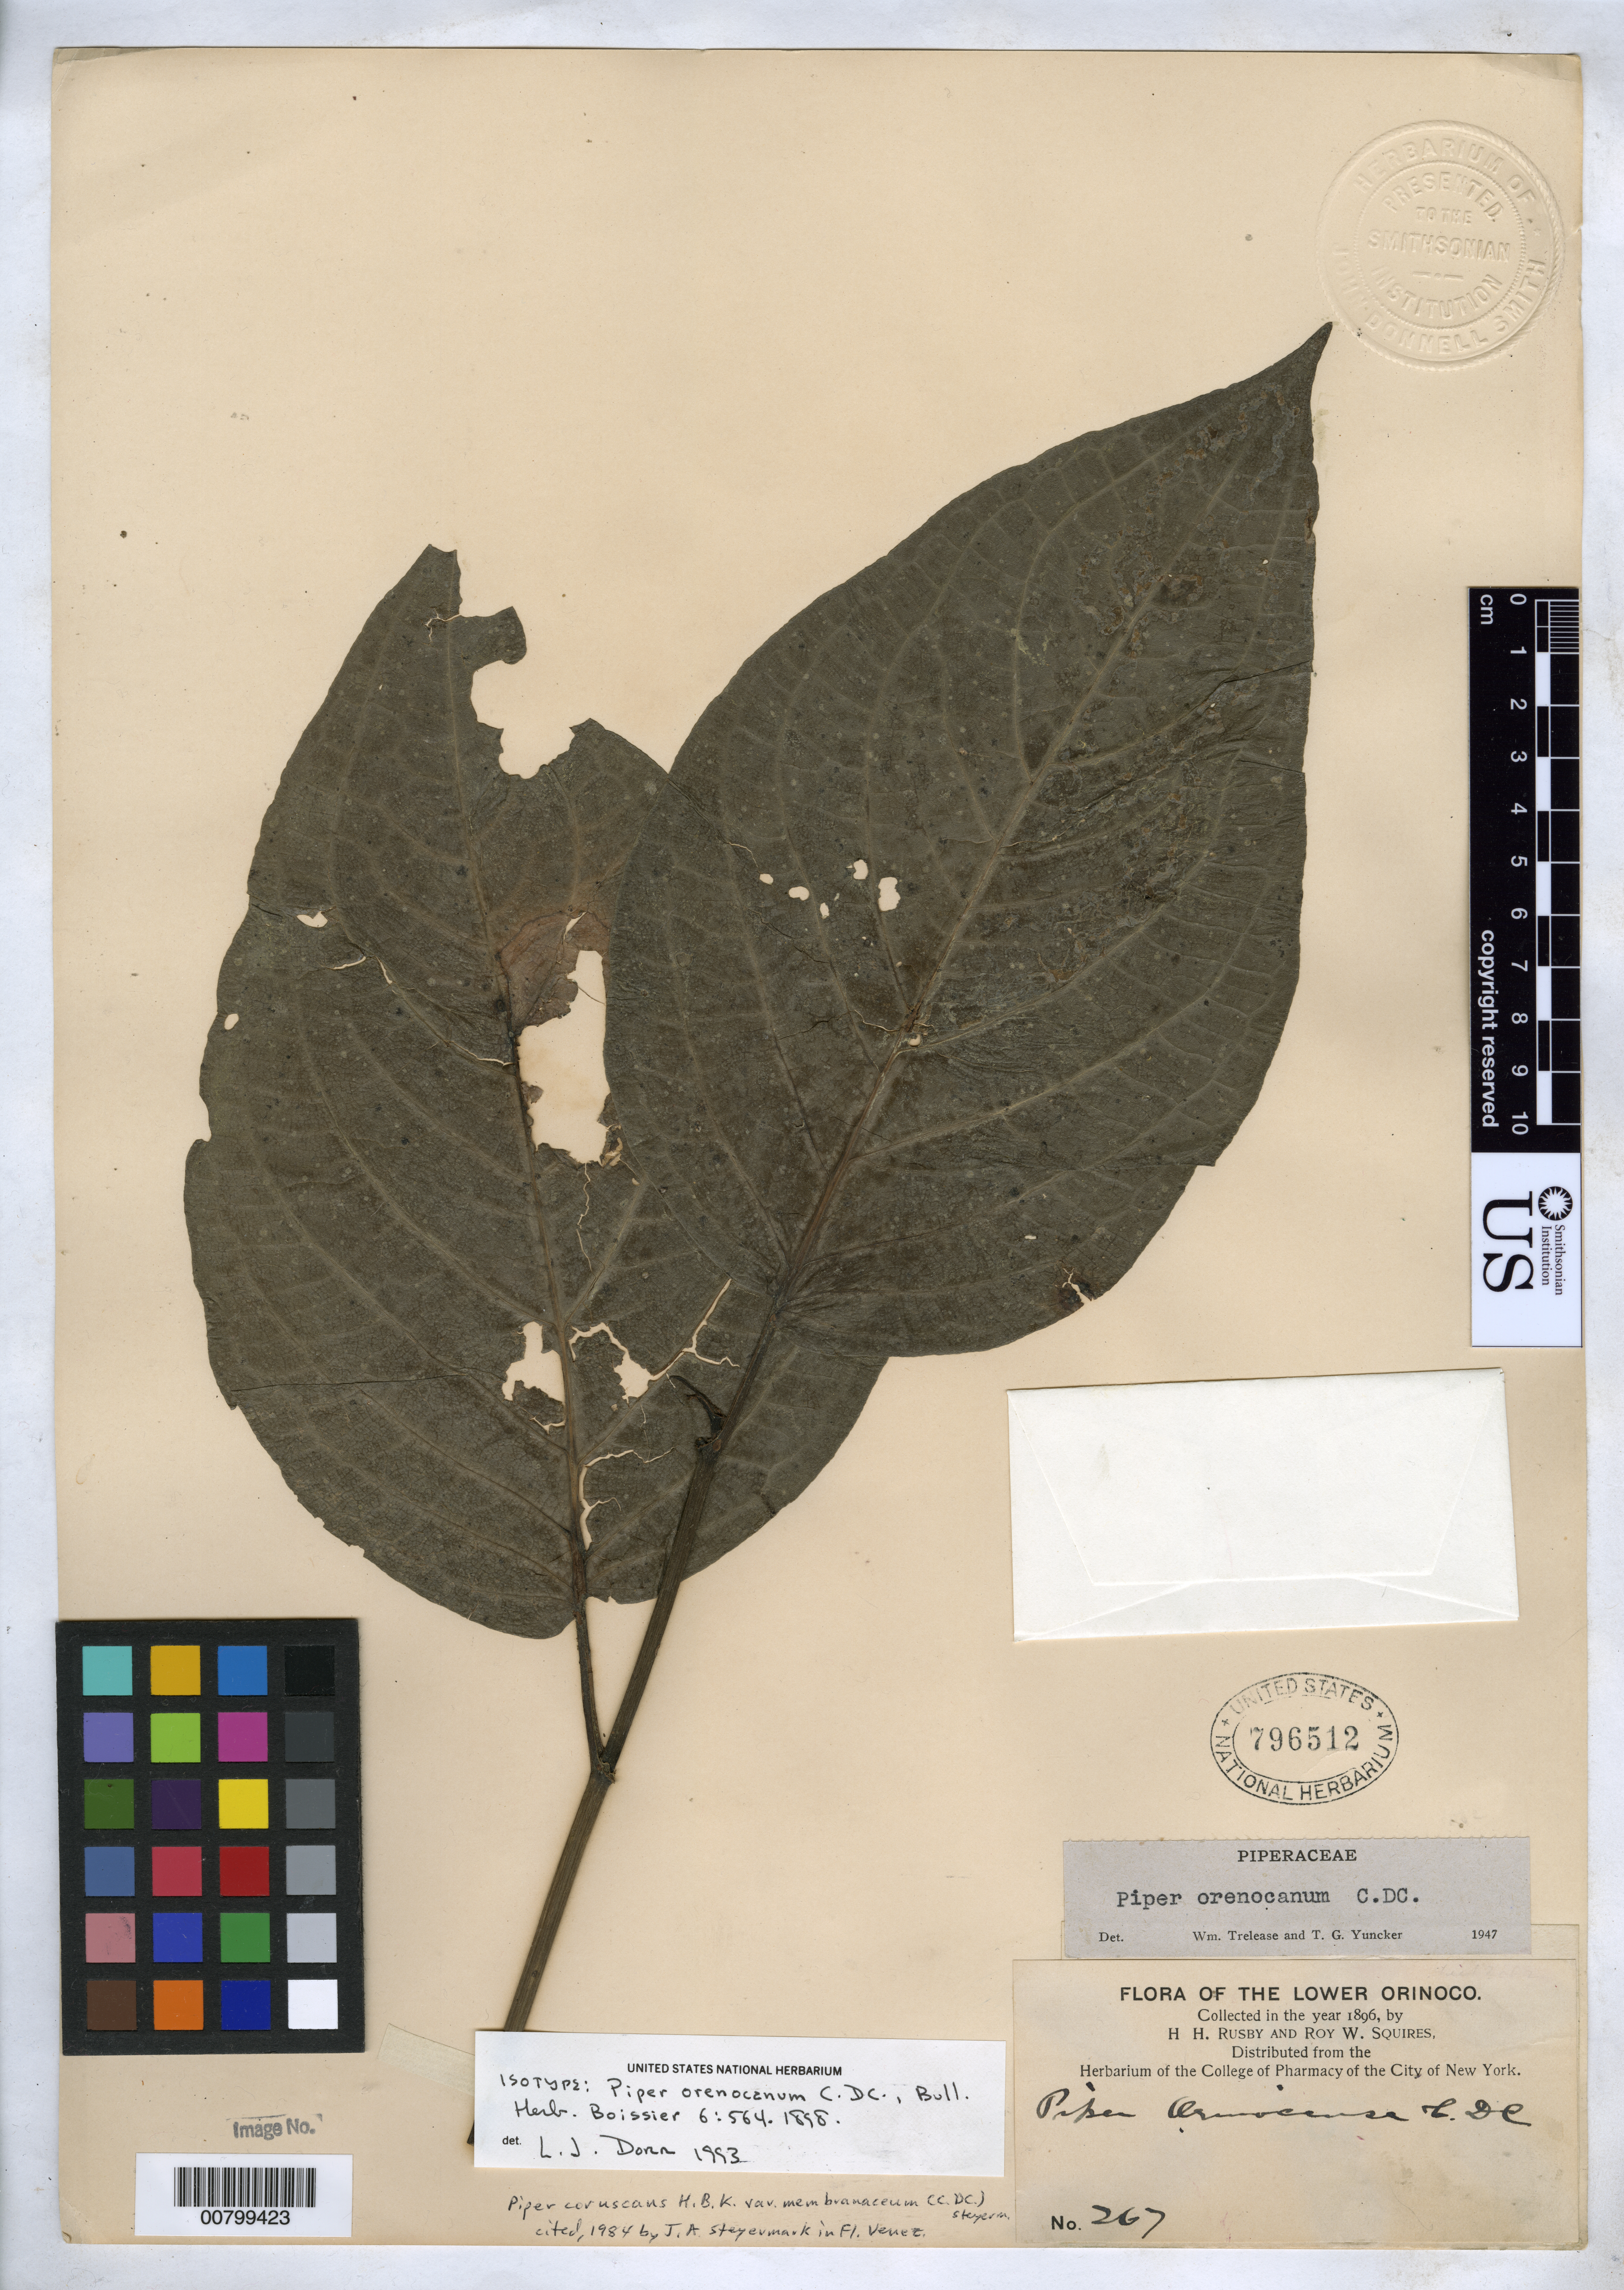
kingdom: Plantae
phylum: Tracheophyta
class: Magnoliopsida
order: Piperales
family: Piperaceae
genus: Piper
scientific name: Piper orenocanum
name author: C. DC.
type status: Isolectotype; Isotype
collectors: H. H. Rusby & R. Squires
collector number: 267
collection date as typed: May 1896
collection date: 1896-05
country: Venezuela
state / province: Delta Amacuro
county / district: Tucupita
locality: Lower Orinoco, Santa Catalina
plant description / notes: Currently accepted name as cited by Tebbs, Bull. Brit. Mus. (Nat. Hist.), Bot. 20(2): 232 (1990).; Protologue does not specify herbarium where holotype deposited. Specimen at NY cited as "holotype" by Steyermark (1984, Fl. Venez.) & Tebbs (1990, Bull. Brit. Mus. (Nat. Hist.), Bot. 20: 232), but annotated (1993) as "lectotype" by Dorr.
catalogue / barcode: US 796512